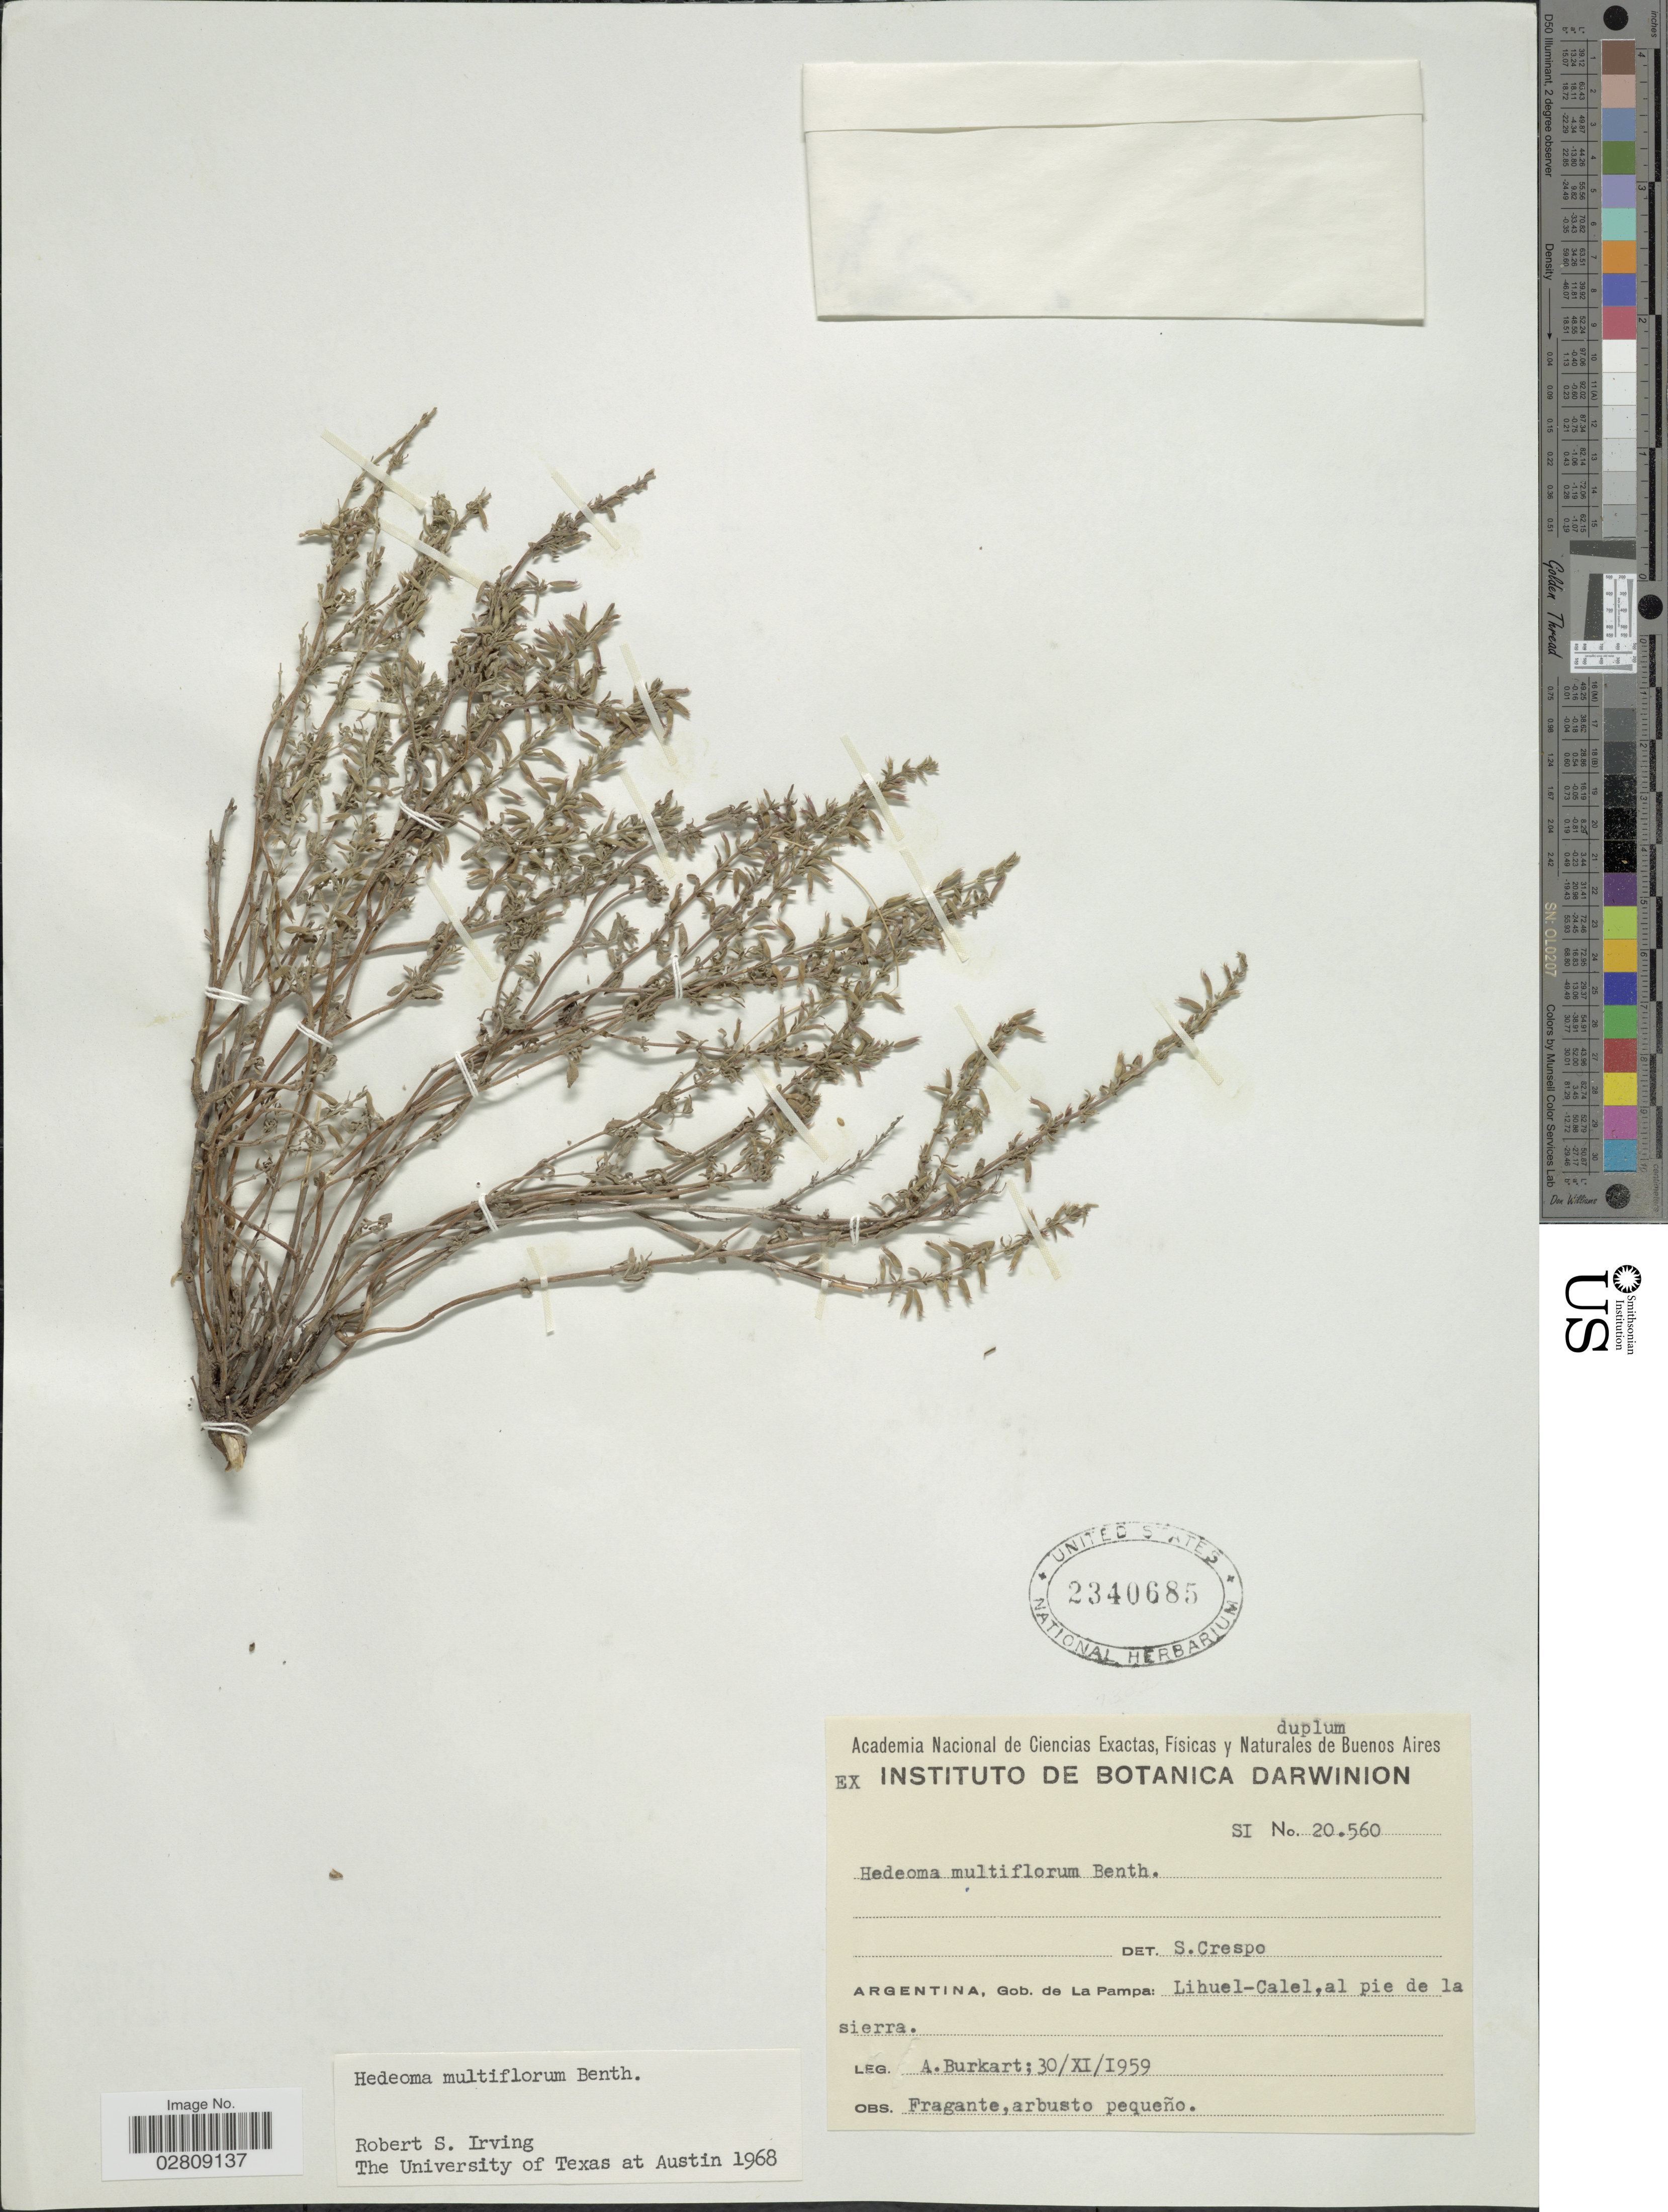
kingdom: Plantae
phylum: Tracheophyta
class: Magnoliopsida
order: Lamiales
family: Lamiaceae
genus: Hedeoma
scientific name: Hedeoma multiflora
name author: Benth.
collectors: A. E. Burkart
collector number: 20560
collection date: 1959-11-30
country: Argentina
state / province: La Pampa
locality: Gob. de La Pampa: Lihuel-Calel, al pie de la sierra.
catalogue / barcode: US 2340685